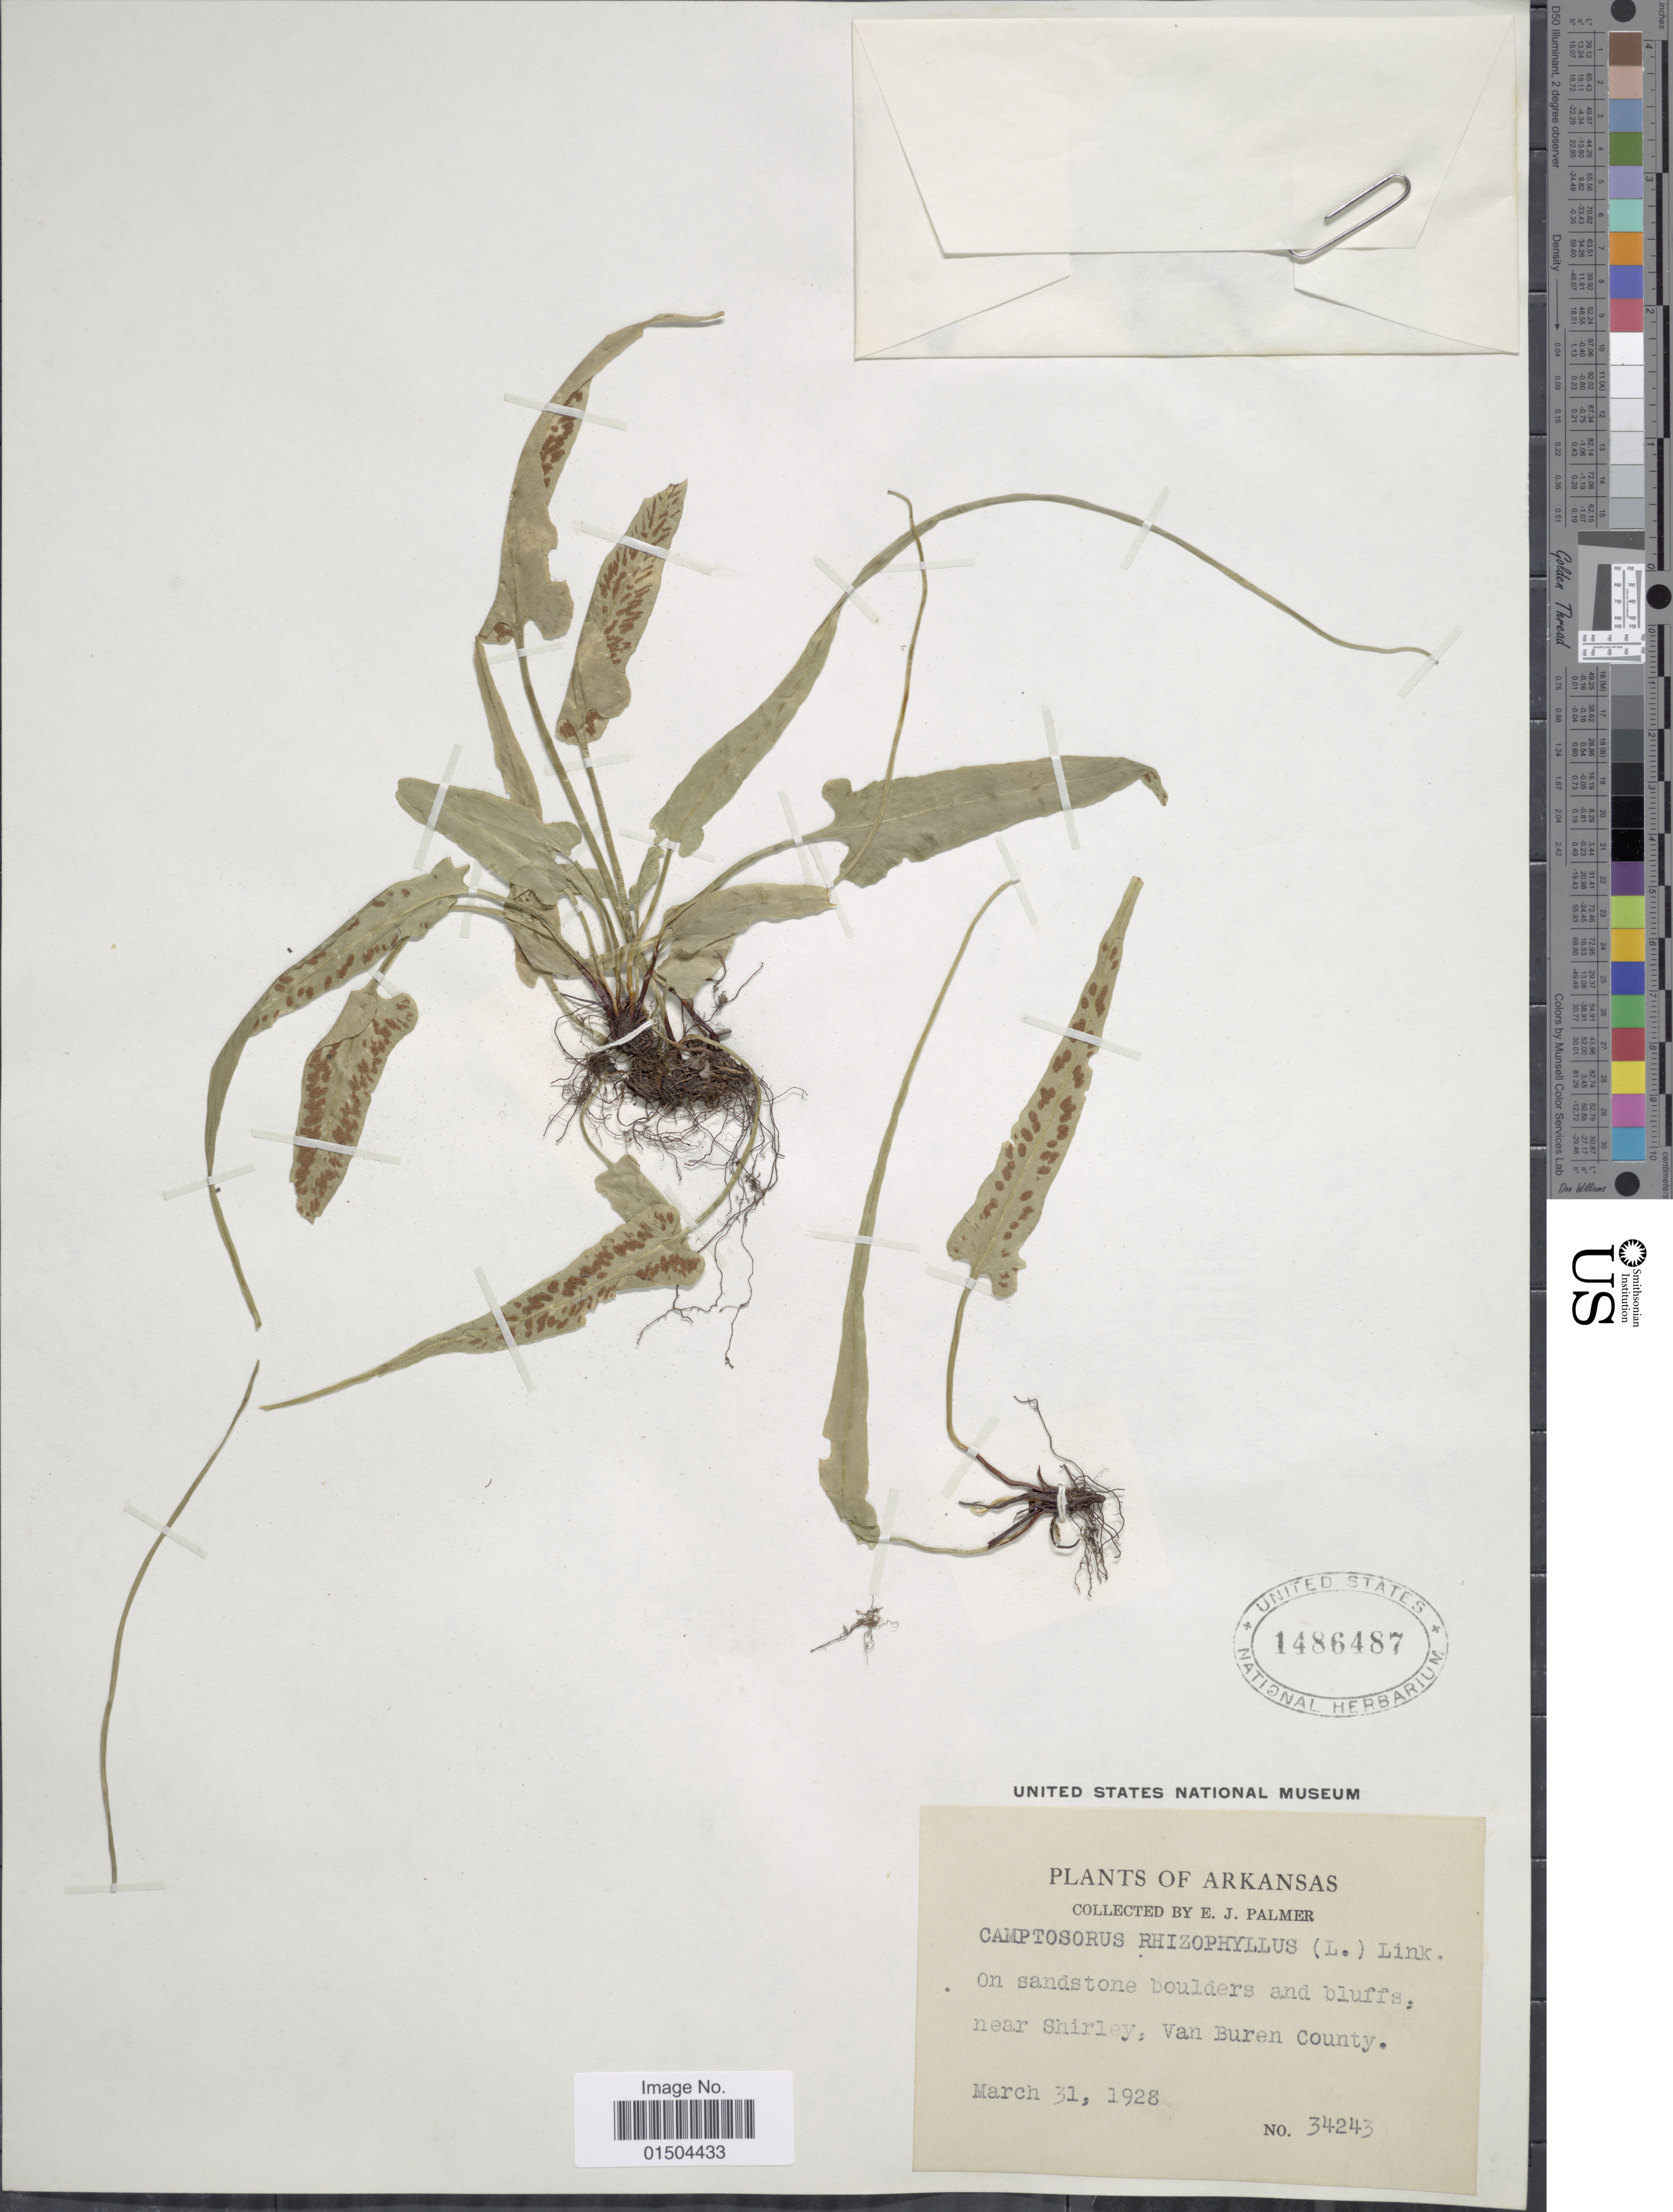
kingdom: Plantae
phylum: Tracheophyta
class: Polypodiopsida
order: Polypodiales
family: Aspleniaceae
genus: Asplenium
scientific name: Asplenium rhizophyllum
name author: L.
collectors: E. J. Palmer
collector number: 34243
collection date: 1928-03-31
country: United States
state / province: Arkansas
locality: On sandstone boulders and bluffs, near Shirley, Van Buren County.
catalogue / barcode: US 1486487